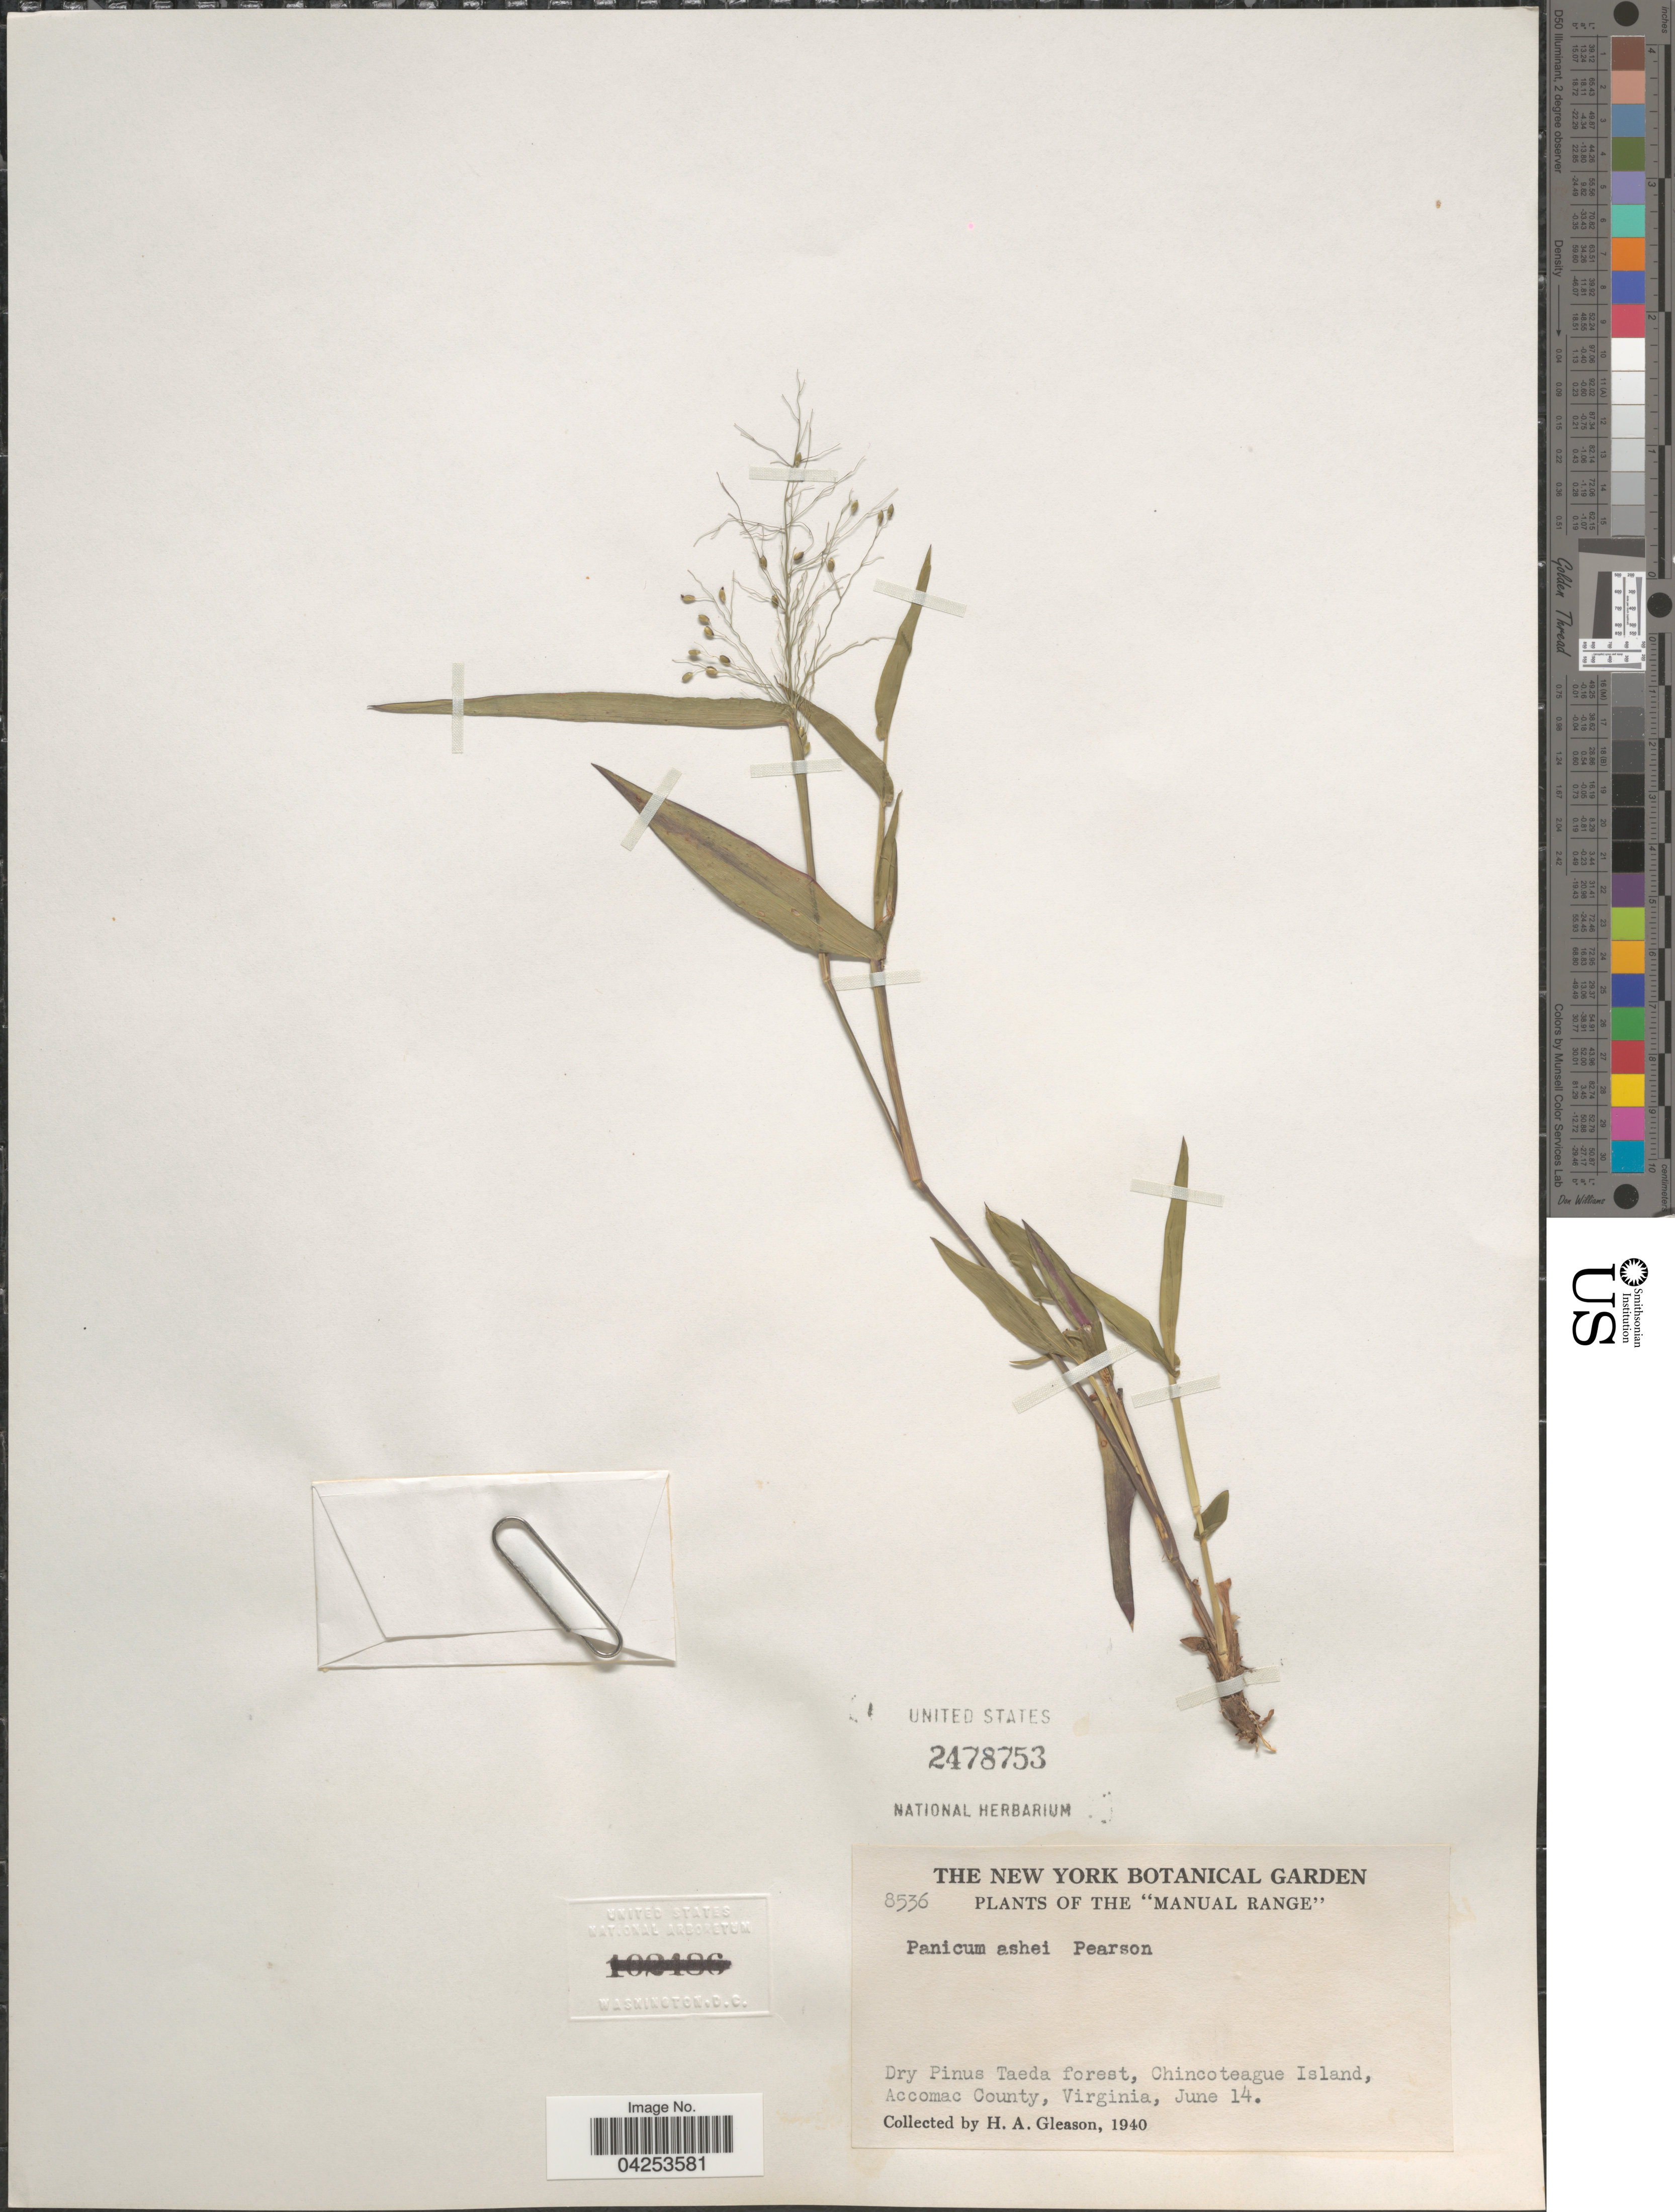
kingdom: Plantae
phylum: Tracheophyta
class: Liliopsida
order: Poales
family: Poaceae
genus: Dichanthelium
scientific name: Dichanthelium commutatum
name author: (Schult.) Gould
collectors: H. A. Gleason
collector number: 8536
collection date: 1940-06-14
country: United States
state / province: Virginia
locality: Manual Range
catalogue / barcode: US 2478753